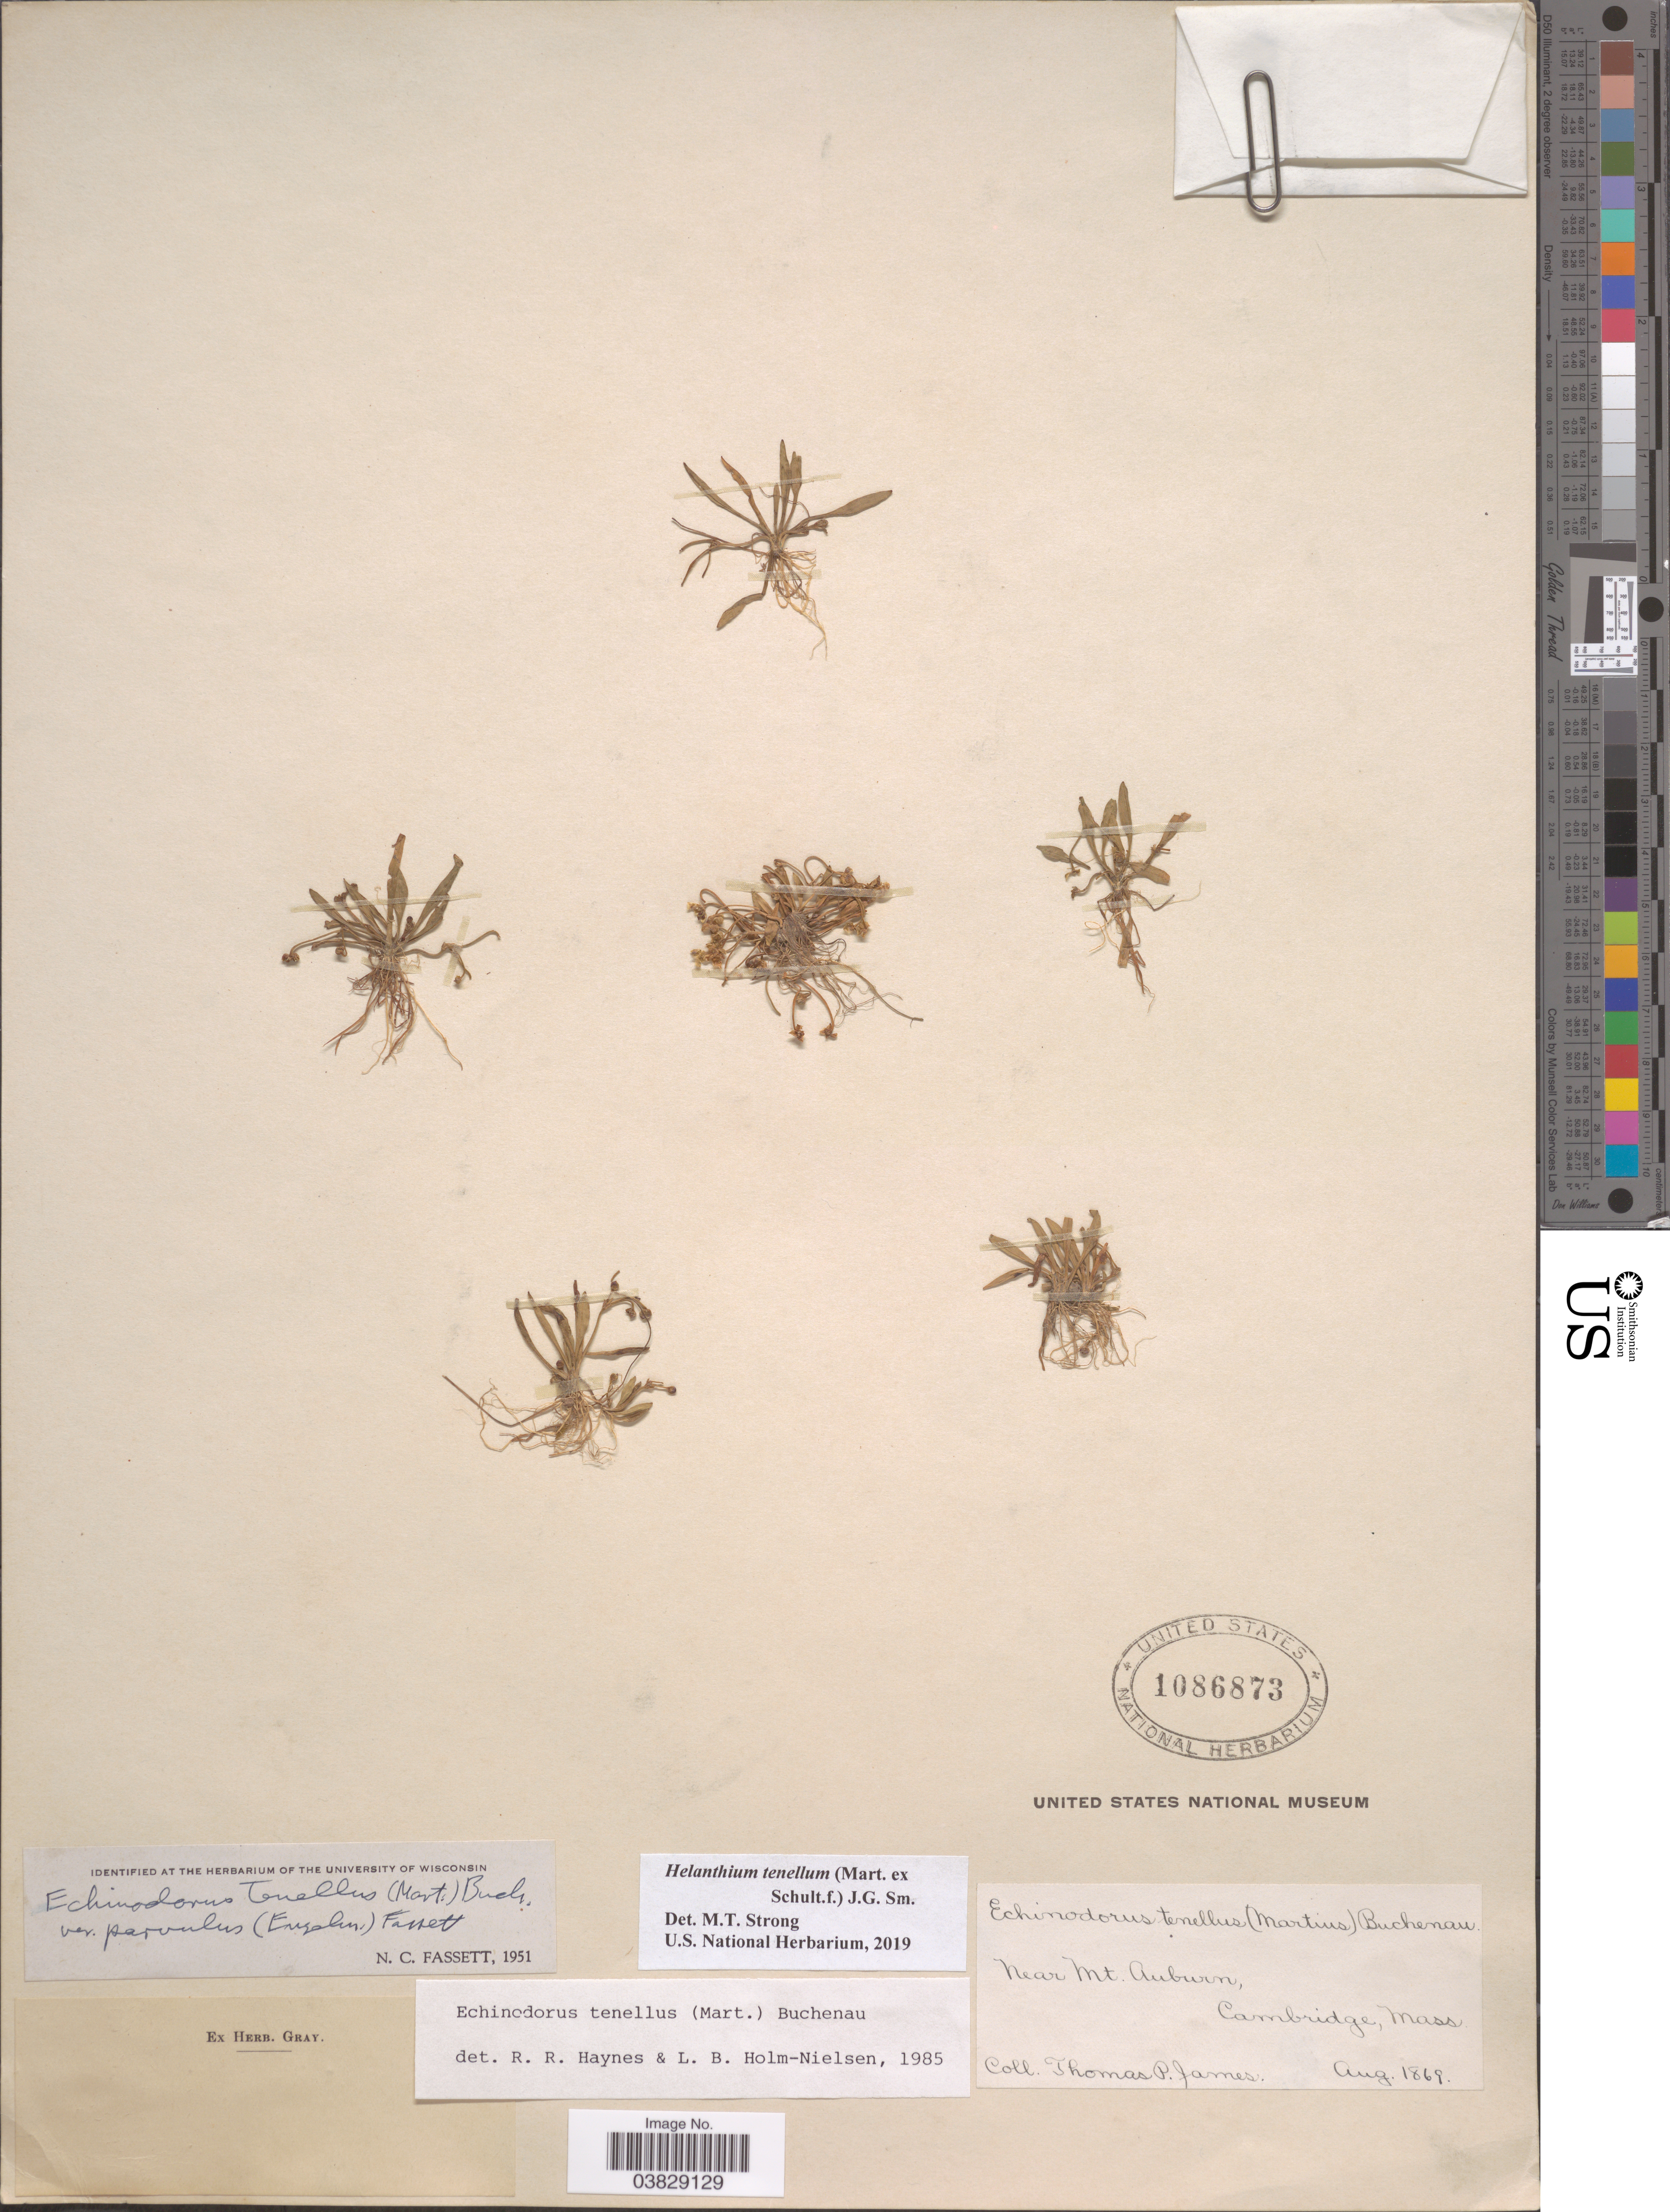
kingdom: Plantae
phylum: Tracheophyta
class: Liliopsida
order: Alismatales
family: Alismataceae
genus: Helanthium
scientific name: Helanthium tenellum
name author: (Mart. ex Schult. f.) J.G. Sm.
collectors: T. P. James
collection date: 1869-08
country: United States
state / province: Massachusetts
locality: Near Mt. Auburn, Cambridge.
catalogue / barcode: US 1086873